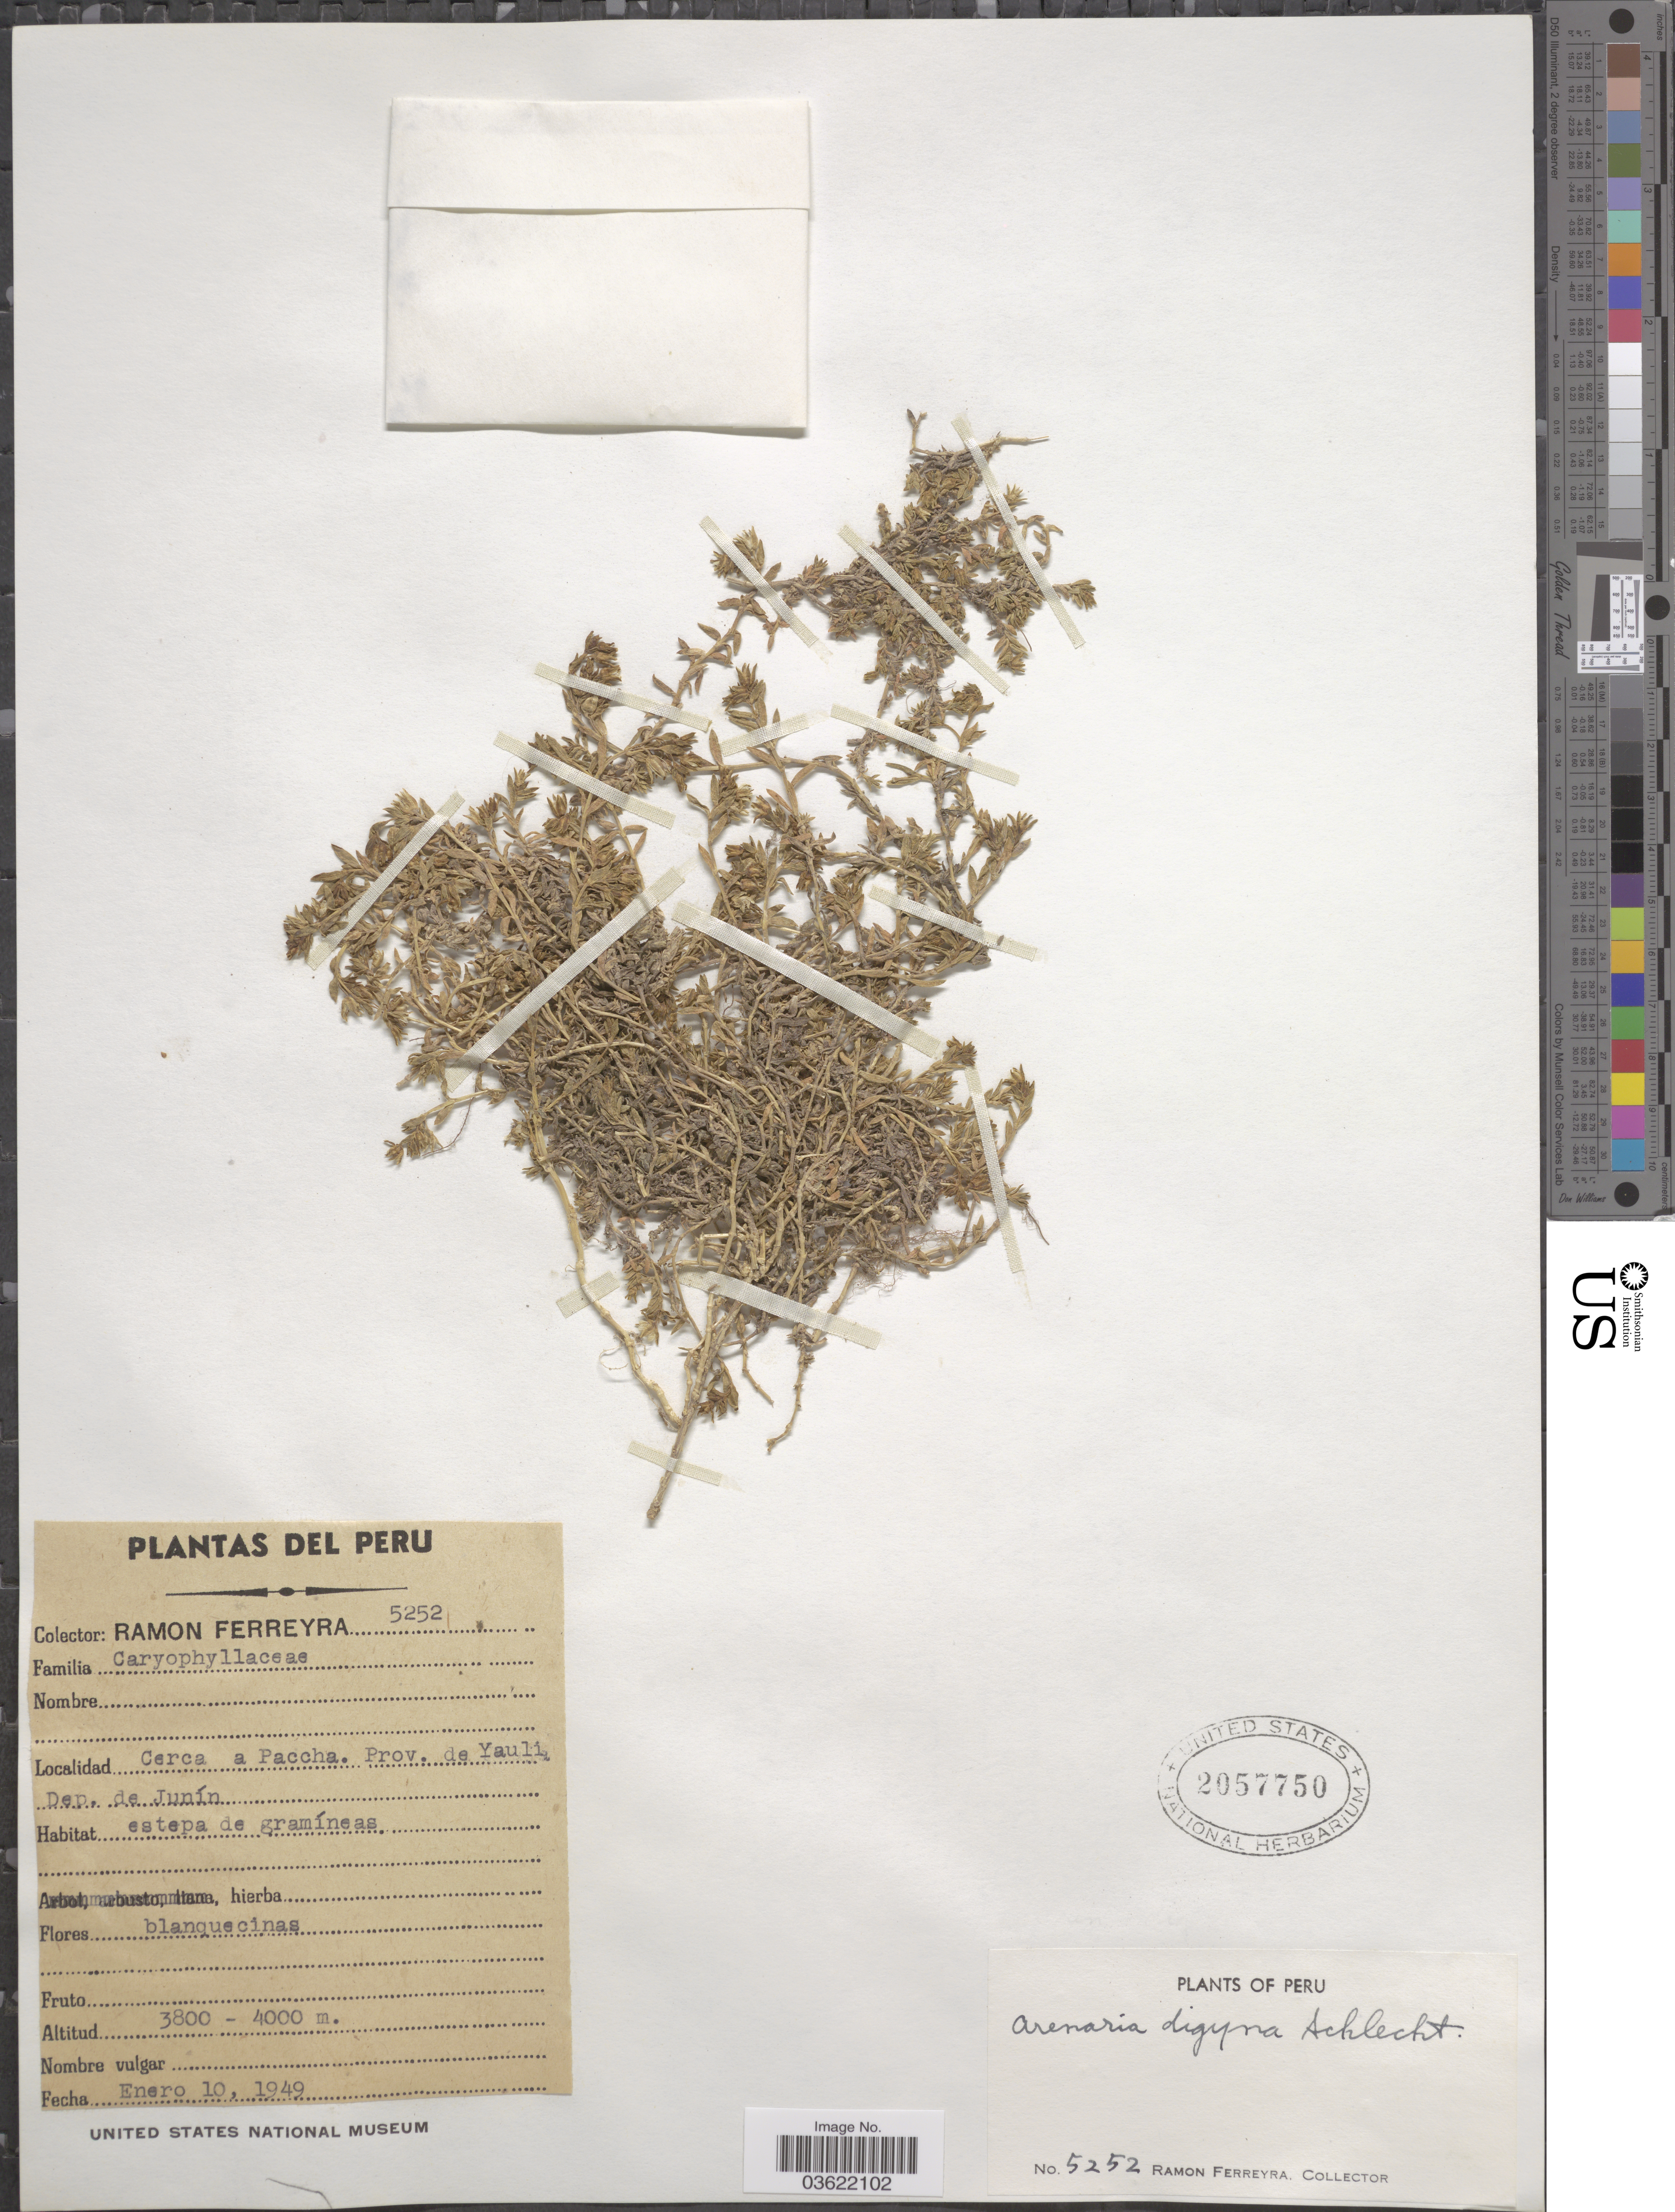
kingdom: Plantae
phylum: Tracheophyta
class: Magnoliopsida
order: Caryophyllales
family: Caryophyllaceae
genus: Arenaria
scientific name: Arenaria scopulorum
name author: Kunth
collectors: R. A. Ferreyra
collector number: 5252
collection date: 1949-01-10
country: Peru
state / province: Junín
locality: Cerca a Paccha. Prov. de Yauli, Dep. de Junín.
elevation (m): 3800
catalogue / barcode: US 2057750